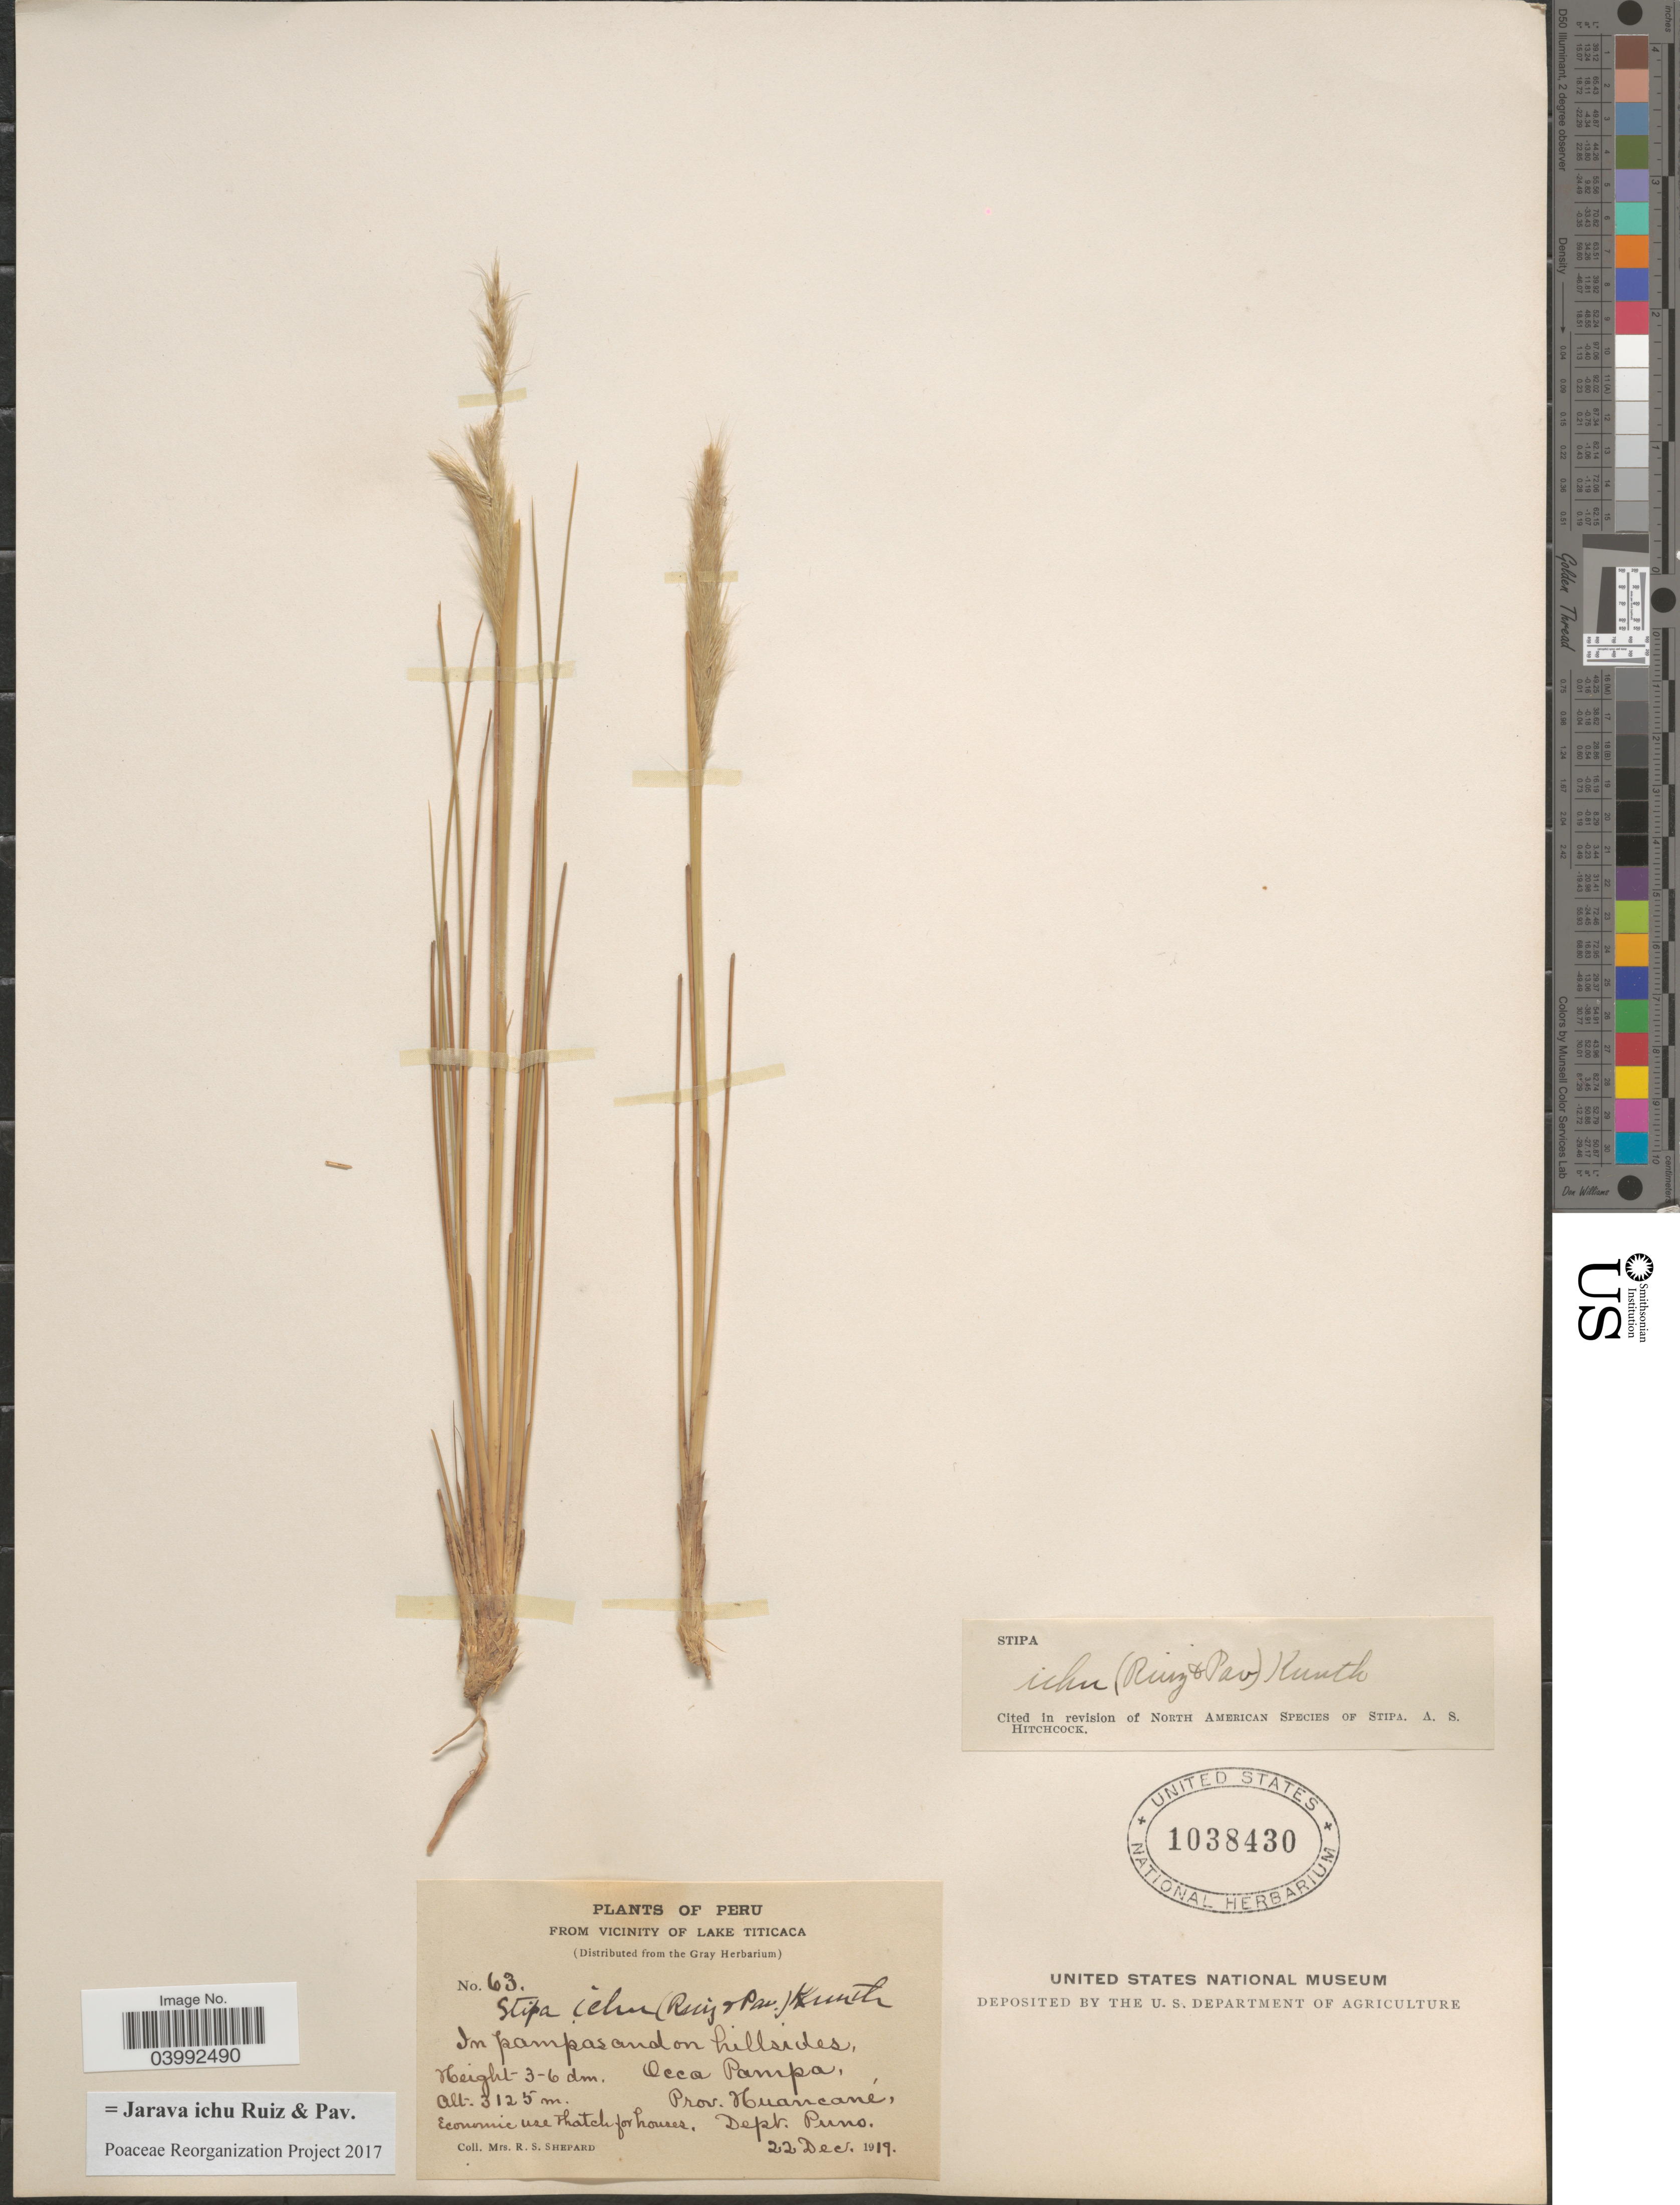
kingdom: Plantae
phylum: Tracheophyta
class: Liliopsida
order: Poales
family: Poaceae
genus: Jarava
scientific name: Jarava ichu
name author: Ruiz & Pav.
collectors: R. Shepard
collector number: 63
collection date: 1919-12-22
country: Peru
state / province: Puno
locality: Vicinity of Lake Titicaca. Occa Pampa, Prov. Huancané, Dept. Puno.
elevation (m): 3125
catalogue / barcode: US 1038430